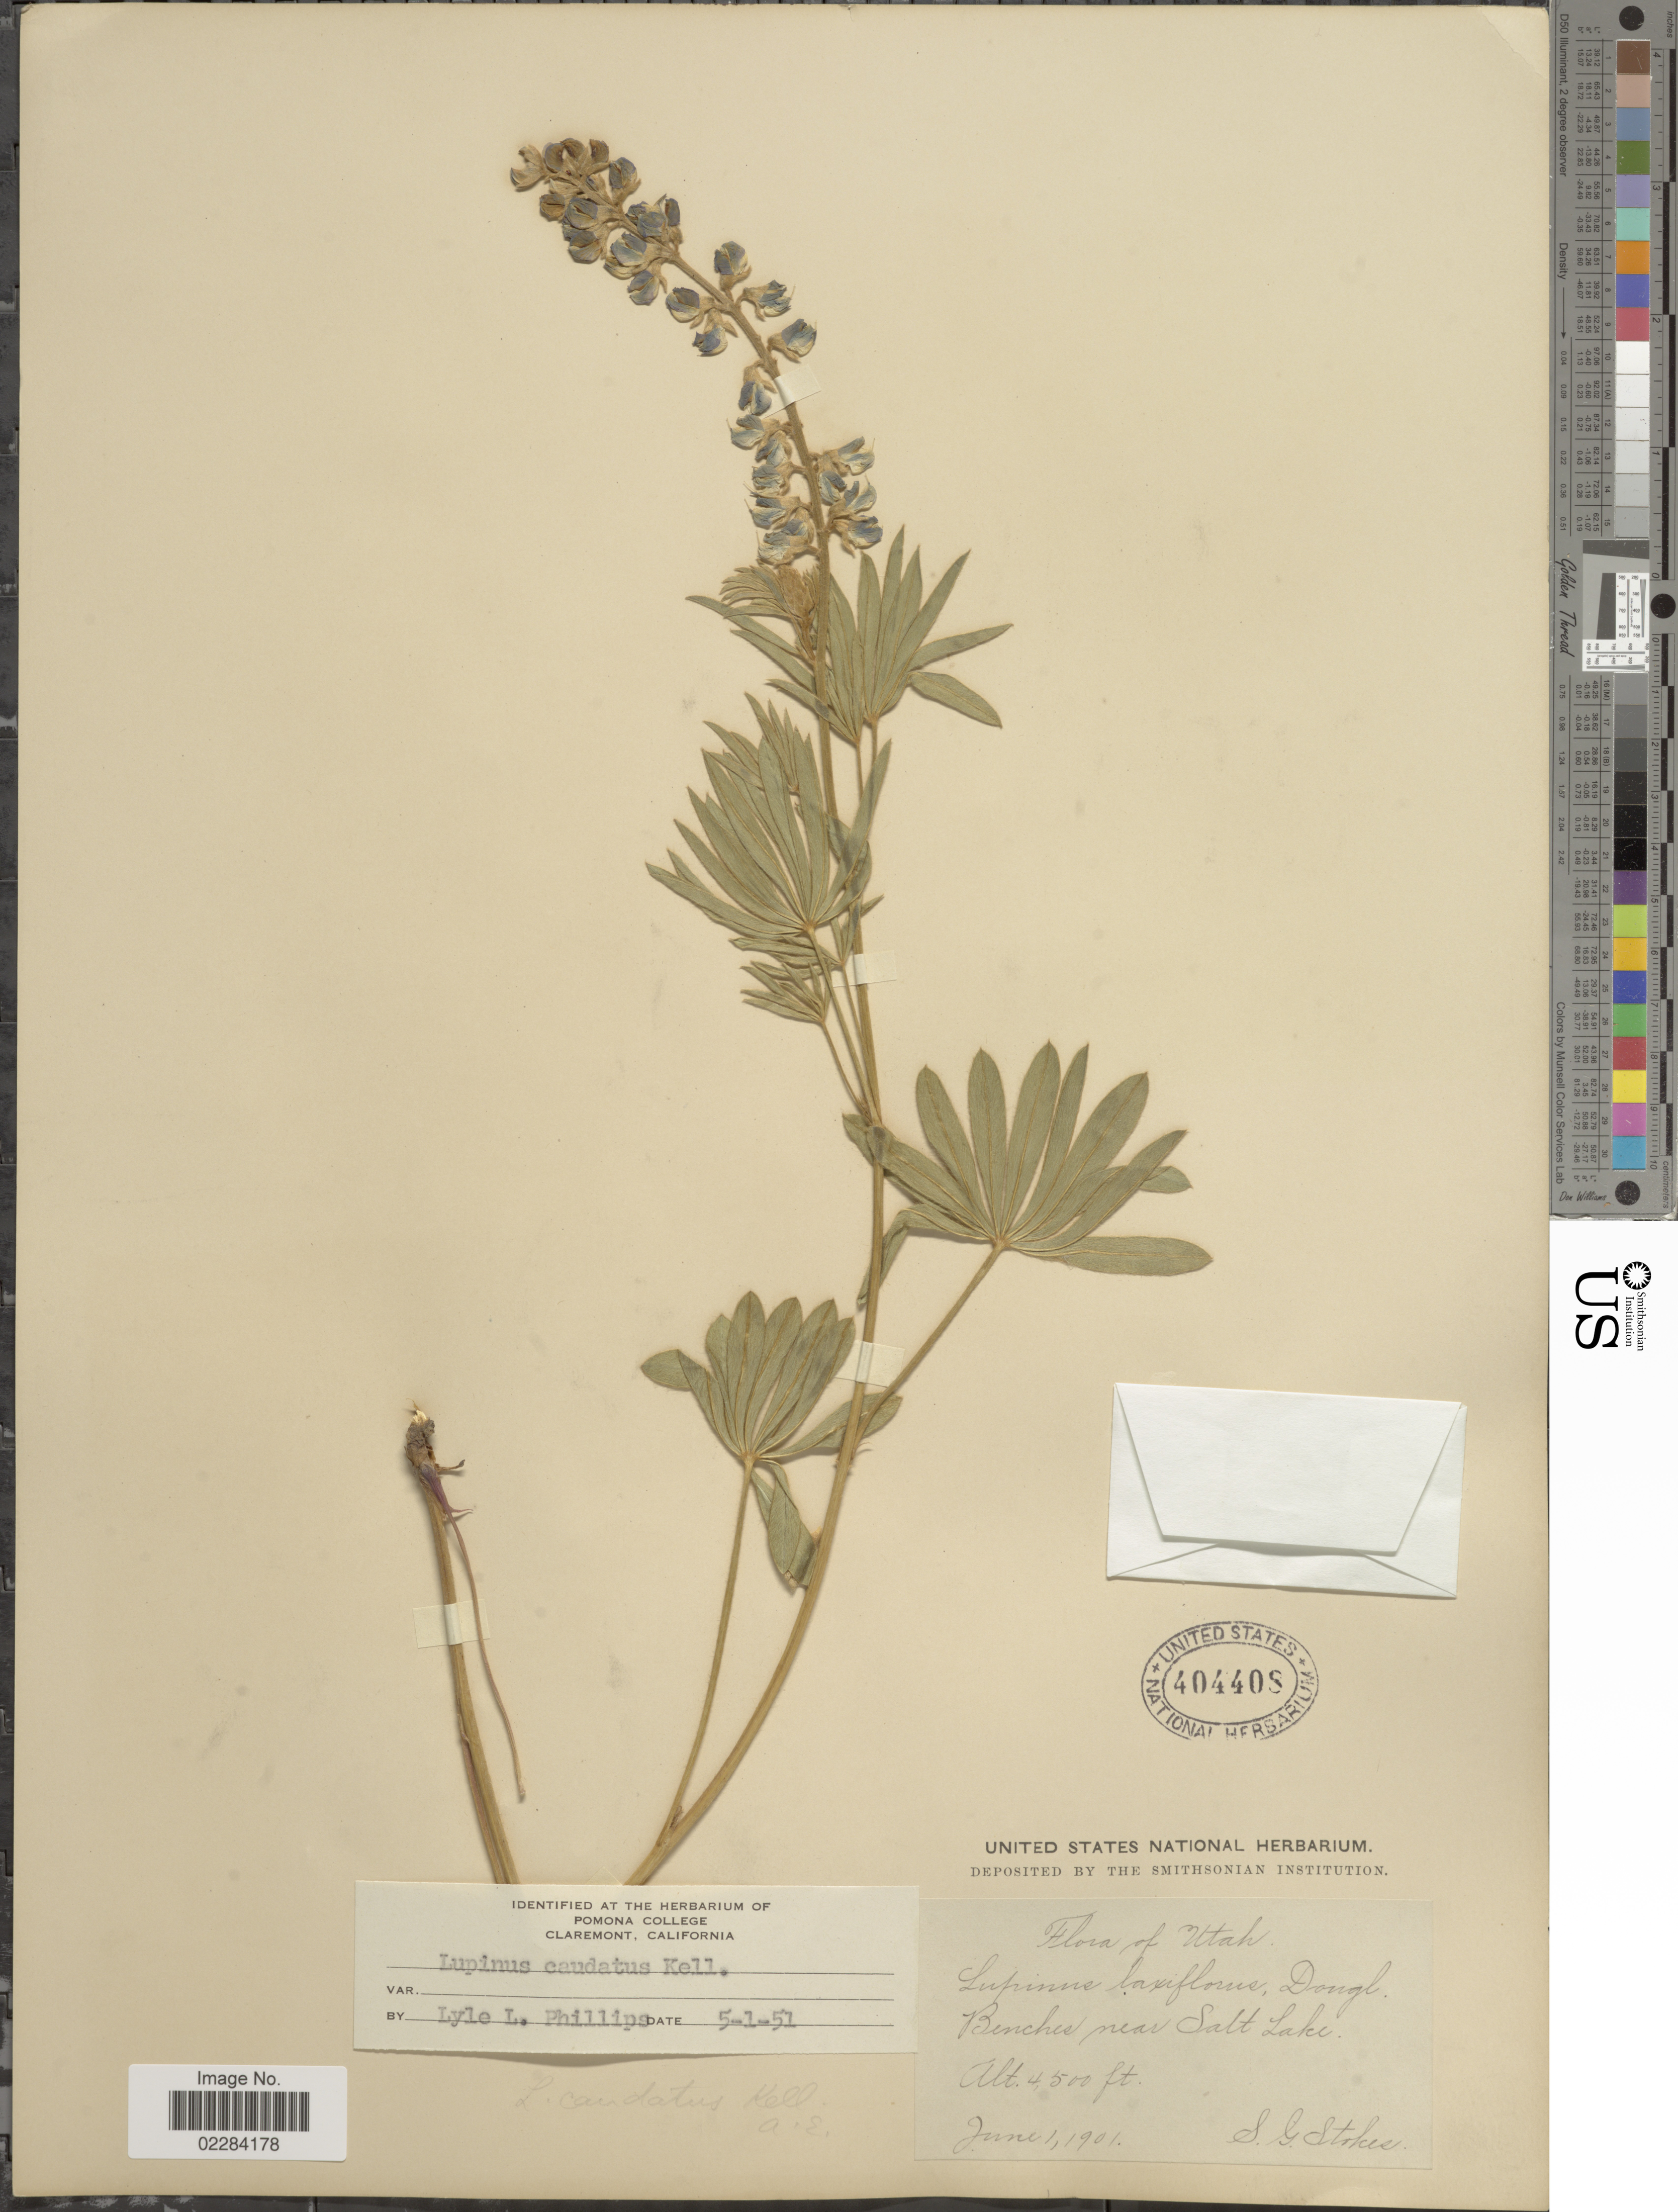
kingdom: Plantae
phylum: Tracheophyta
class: Magnoliopsida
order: Fabales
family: Fabaceae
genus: Lupinus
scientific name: Lupinus caudatus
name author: Kellogg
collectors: S. G. Stokes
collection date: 1901-06-01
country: United States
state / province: Utah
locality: Benches near Salt Lake.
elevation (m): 1372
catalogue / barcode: US 404408